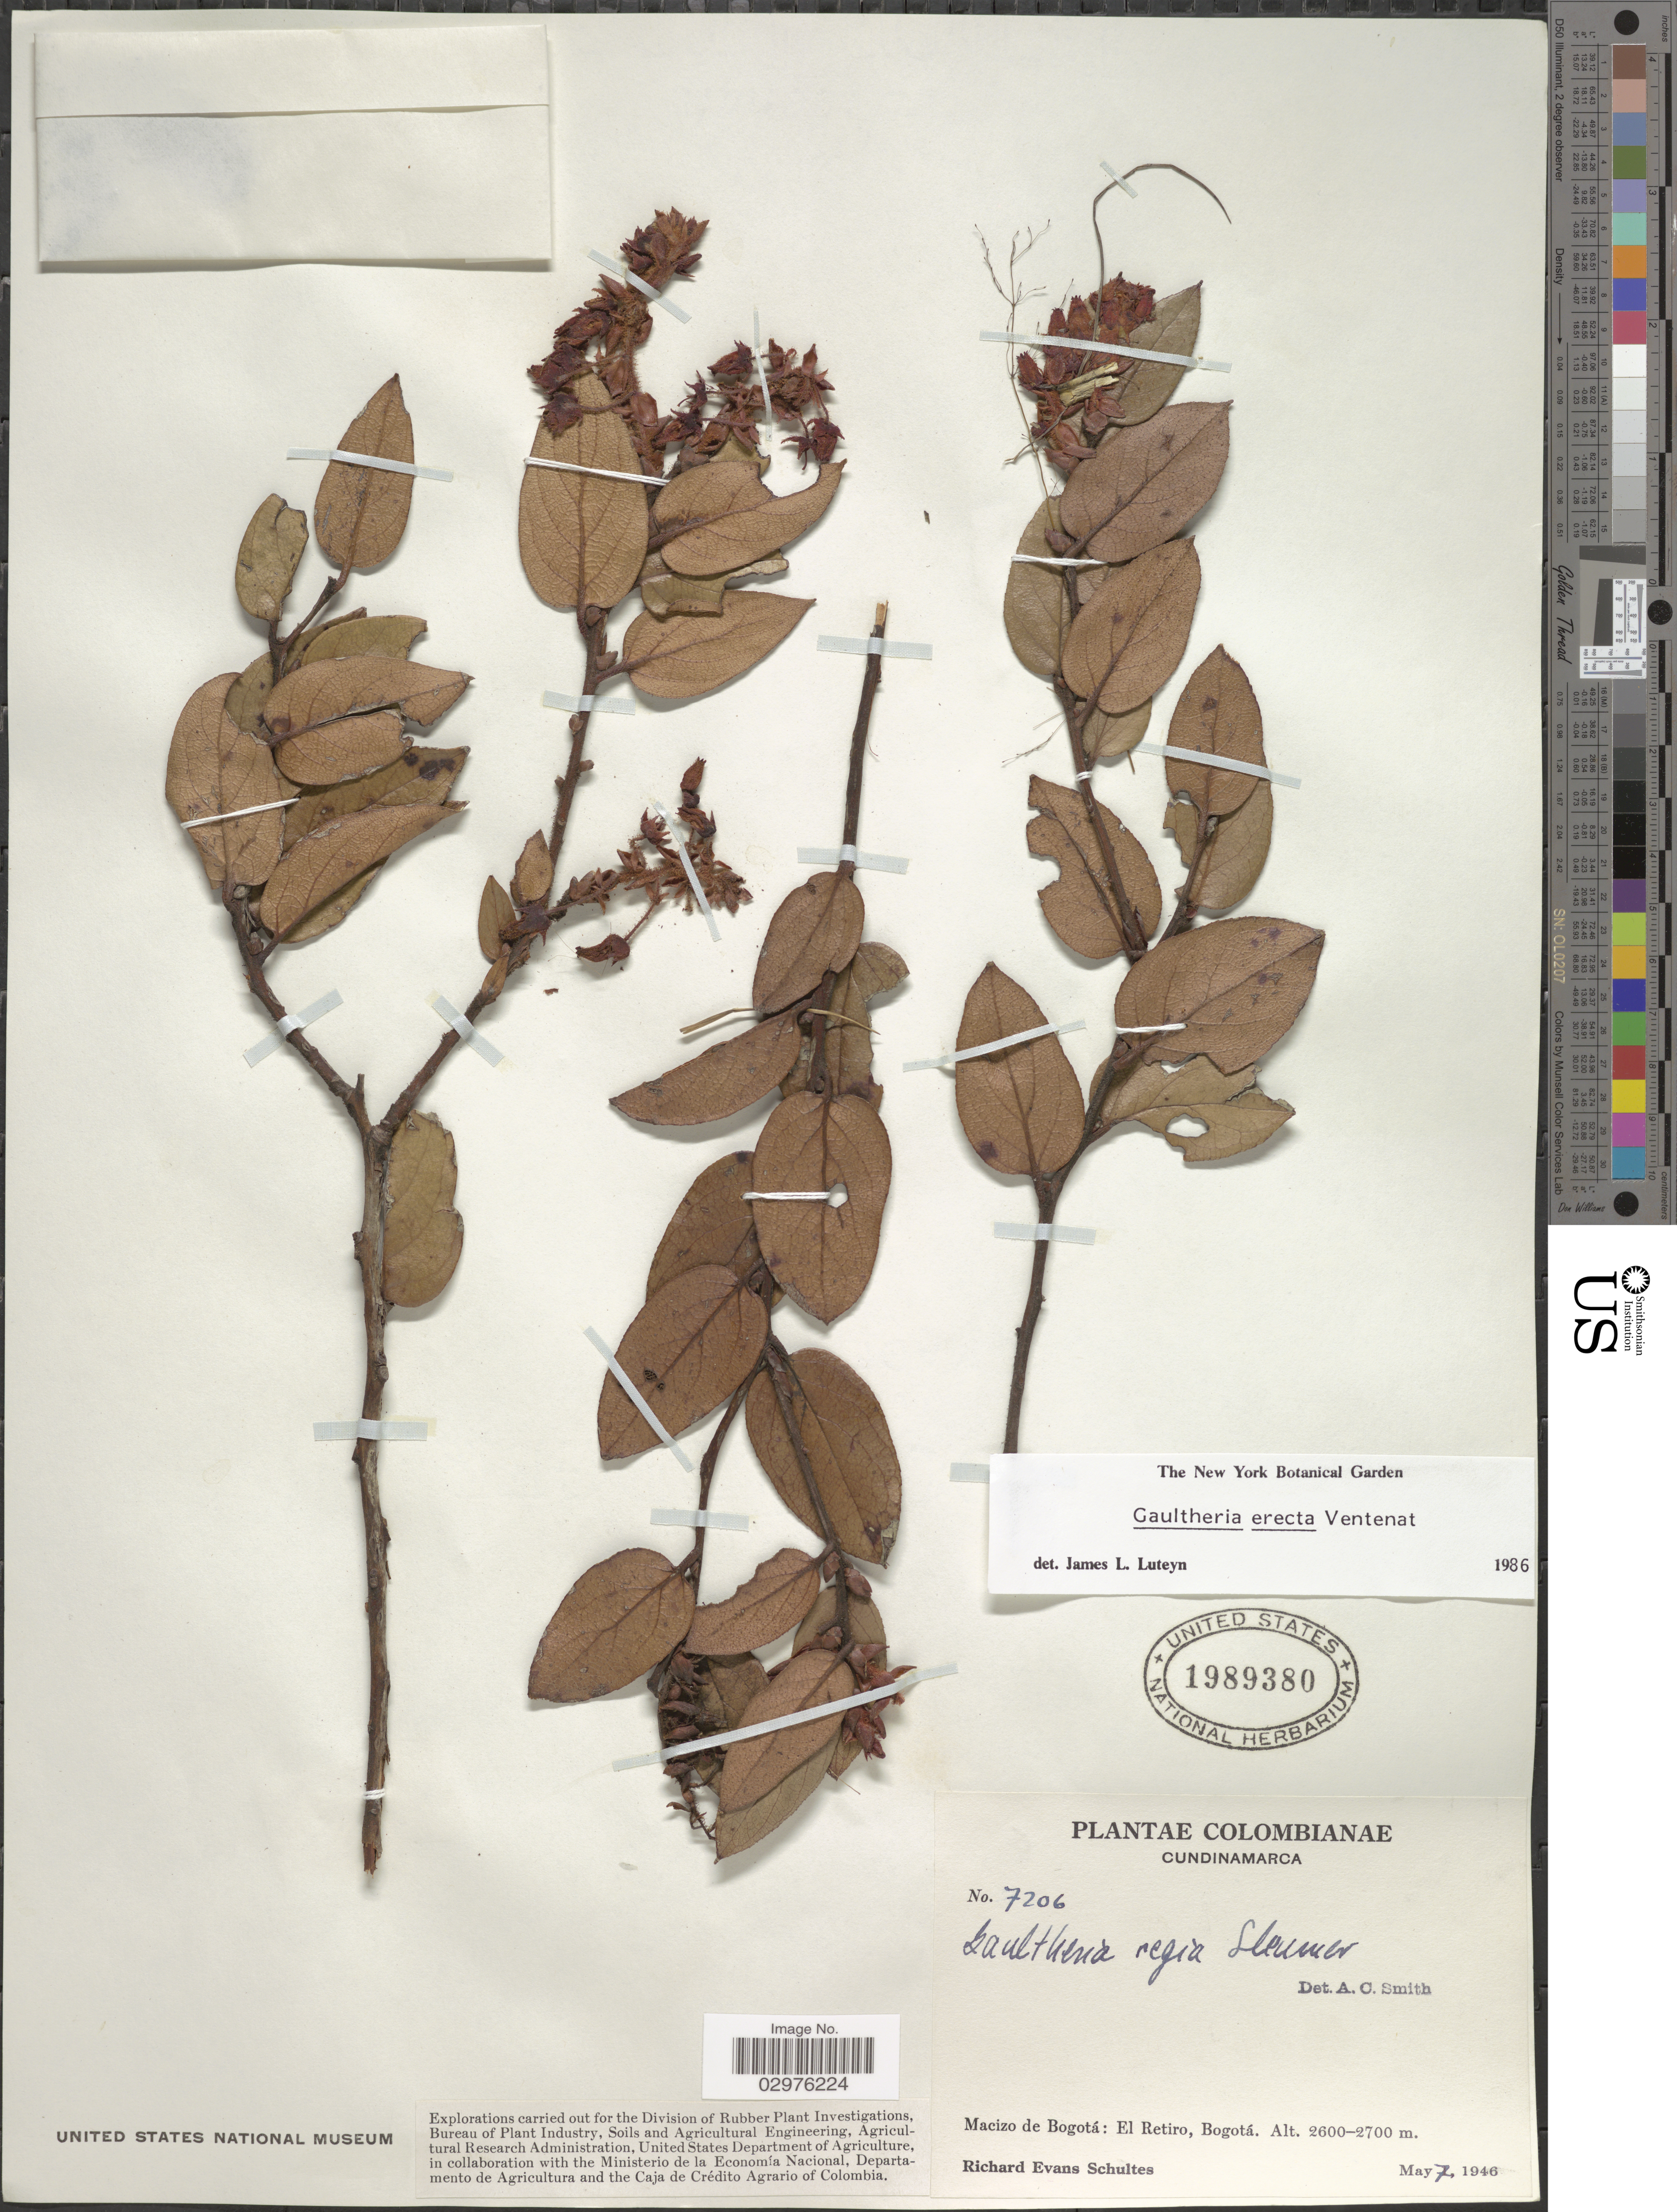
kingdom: Plantae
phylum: Tracheophyta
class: Magnoliopsida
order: Ericales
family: Ericaceae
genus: Gaultheria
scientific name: Gaultheria erecta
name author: Vent.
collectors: R. E. Schultes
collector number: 7206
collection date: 1946-05-07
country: Colombia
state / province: Cundinamarca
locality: Macizo de Bogotá: El Retiro, Bogotá.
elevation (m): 2600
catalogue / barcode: US 1989380